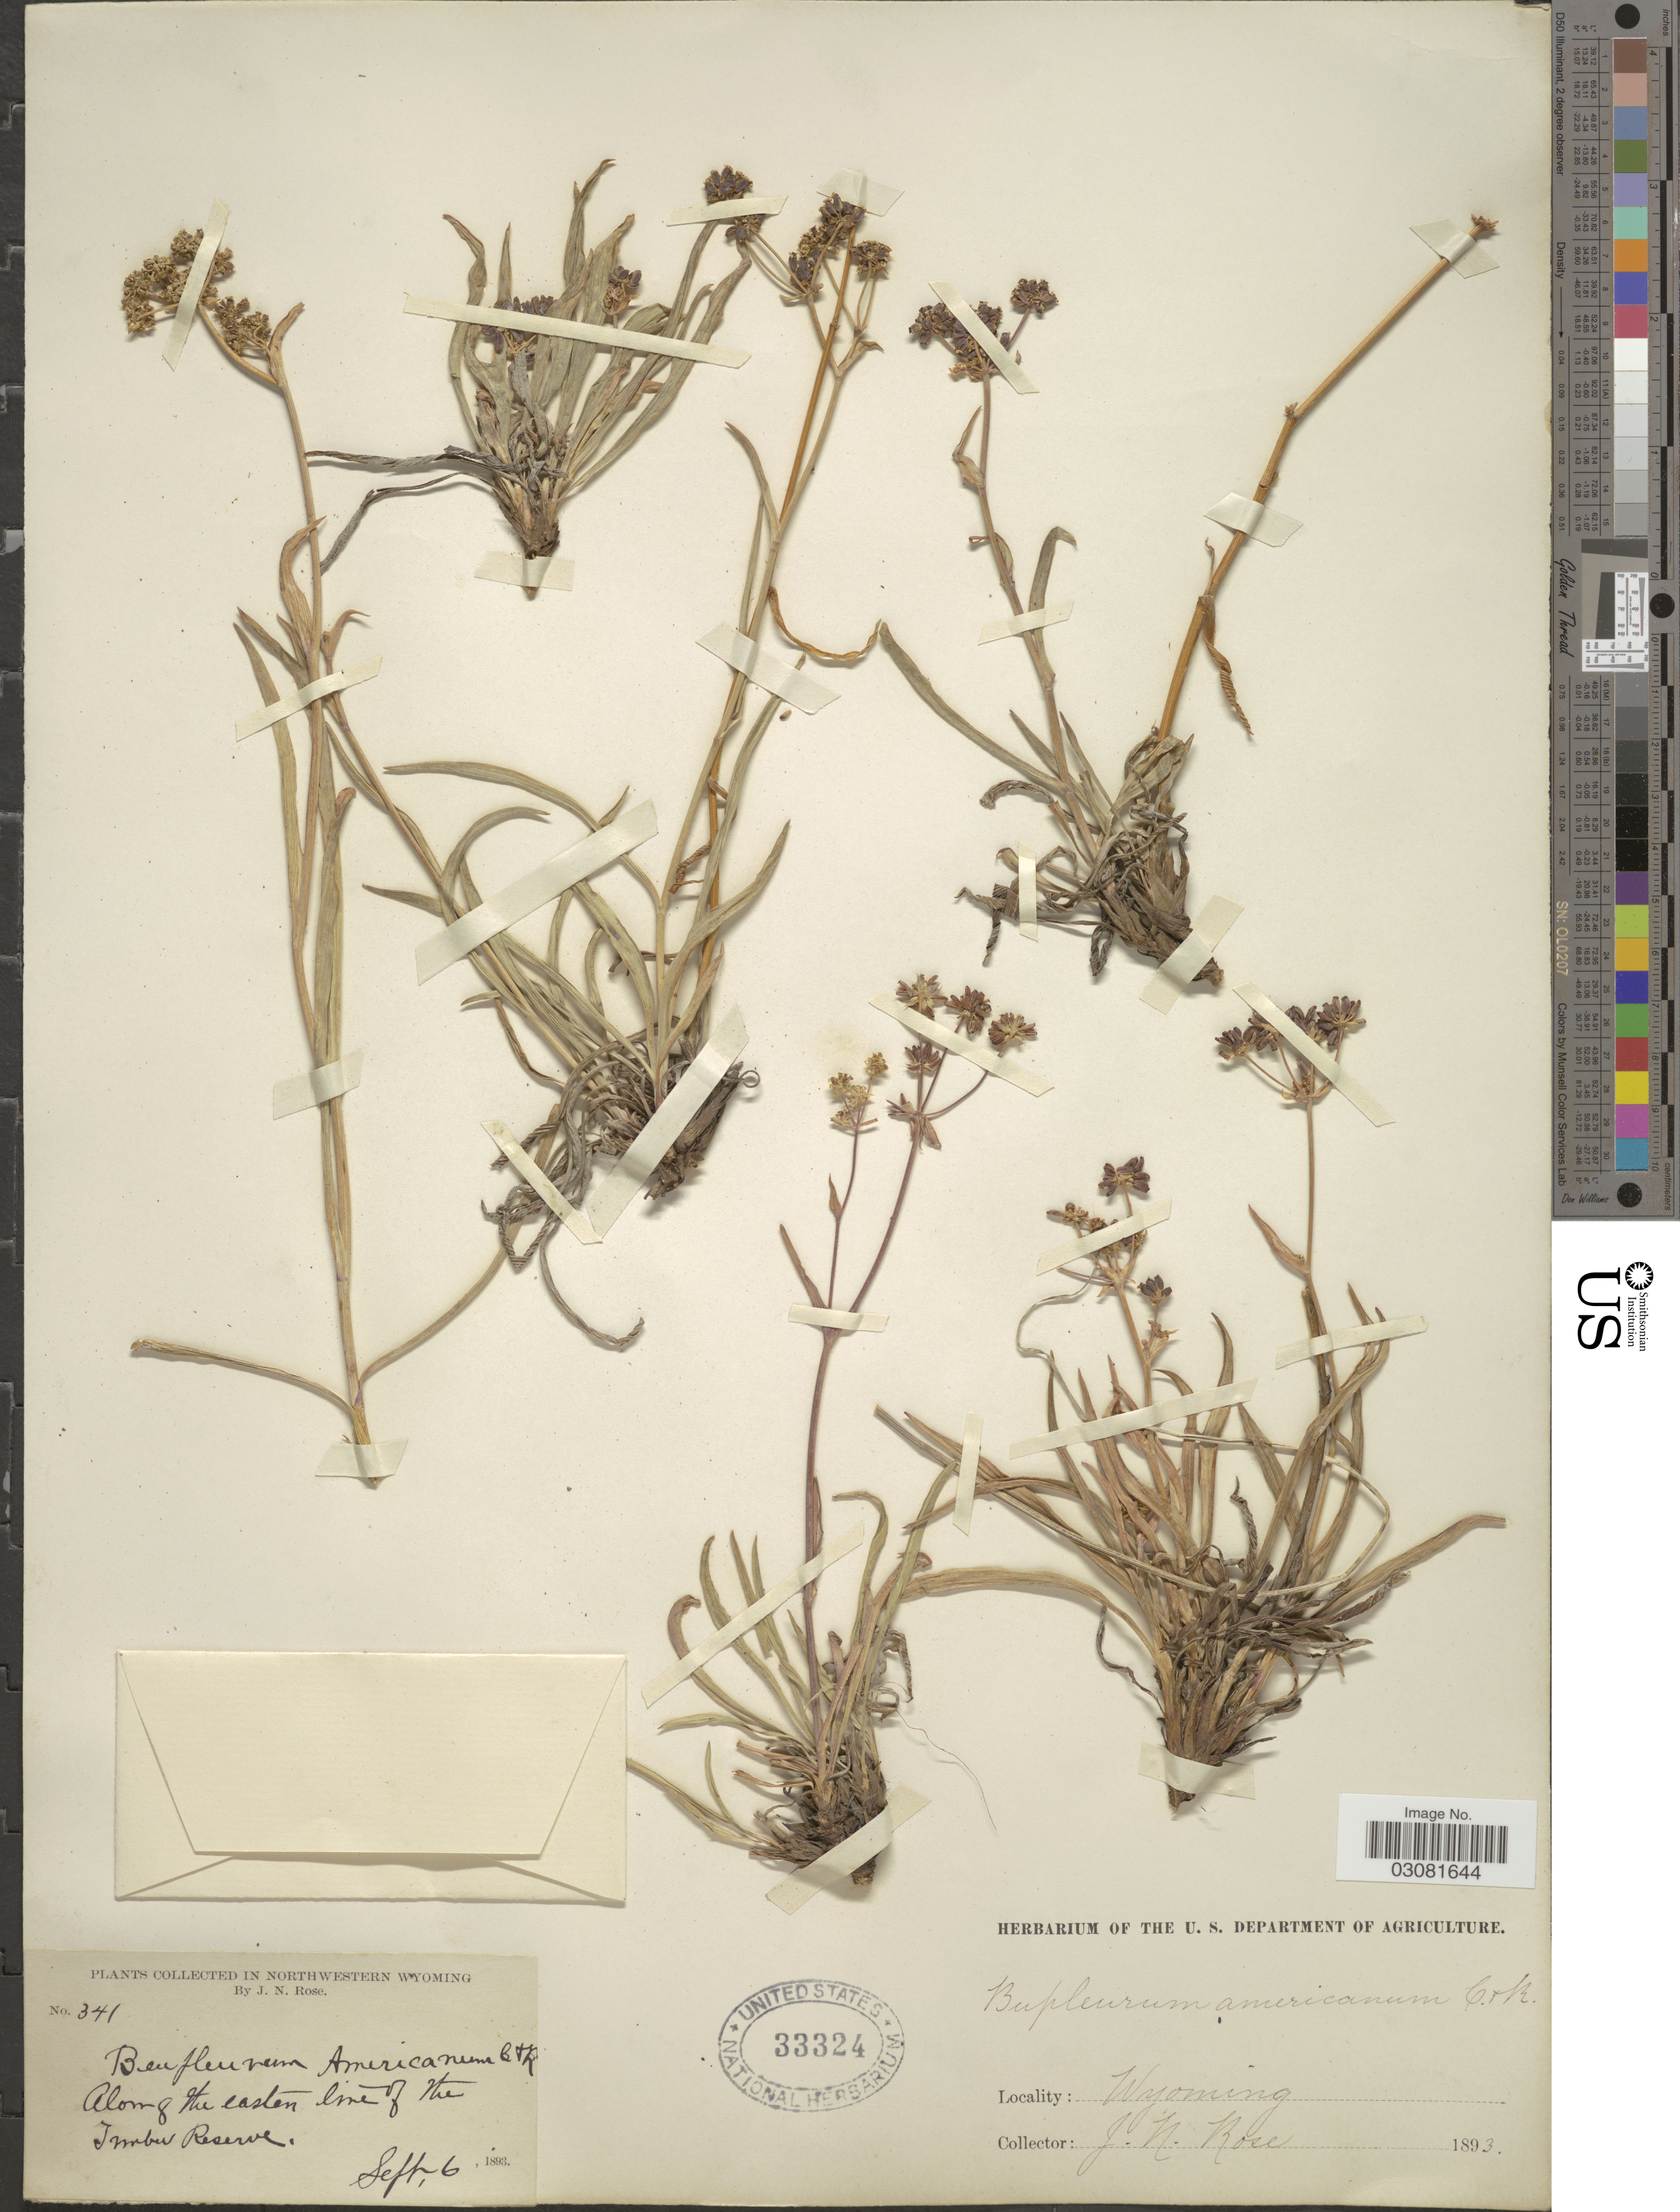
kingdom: Plantae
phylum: Tracheophyta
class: Magnoliopsida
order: Apiales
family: Apiaceae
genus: Bupleurum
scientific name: Bupleurum americanum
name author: J.M. Coult. & Rose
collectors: J. N. Rose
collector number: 341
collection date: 1893-09-06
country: United States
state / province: Wyoming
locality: Northwestern Wyoming, Along the eastern line of the Timber Reserve.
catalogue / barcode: US 33324